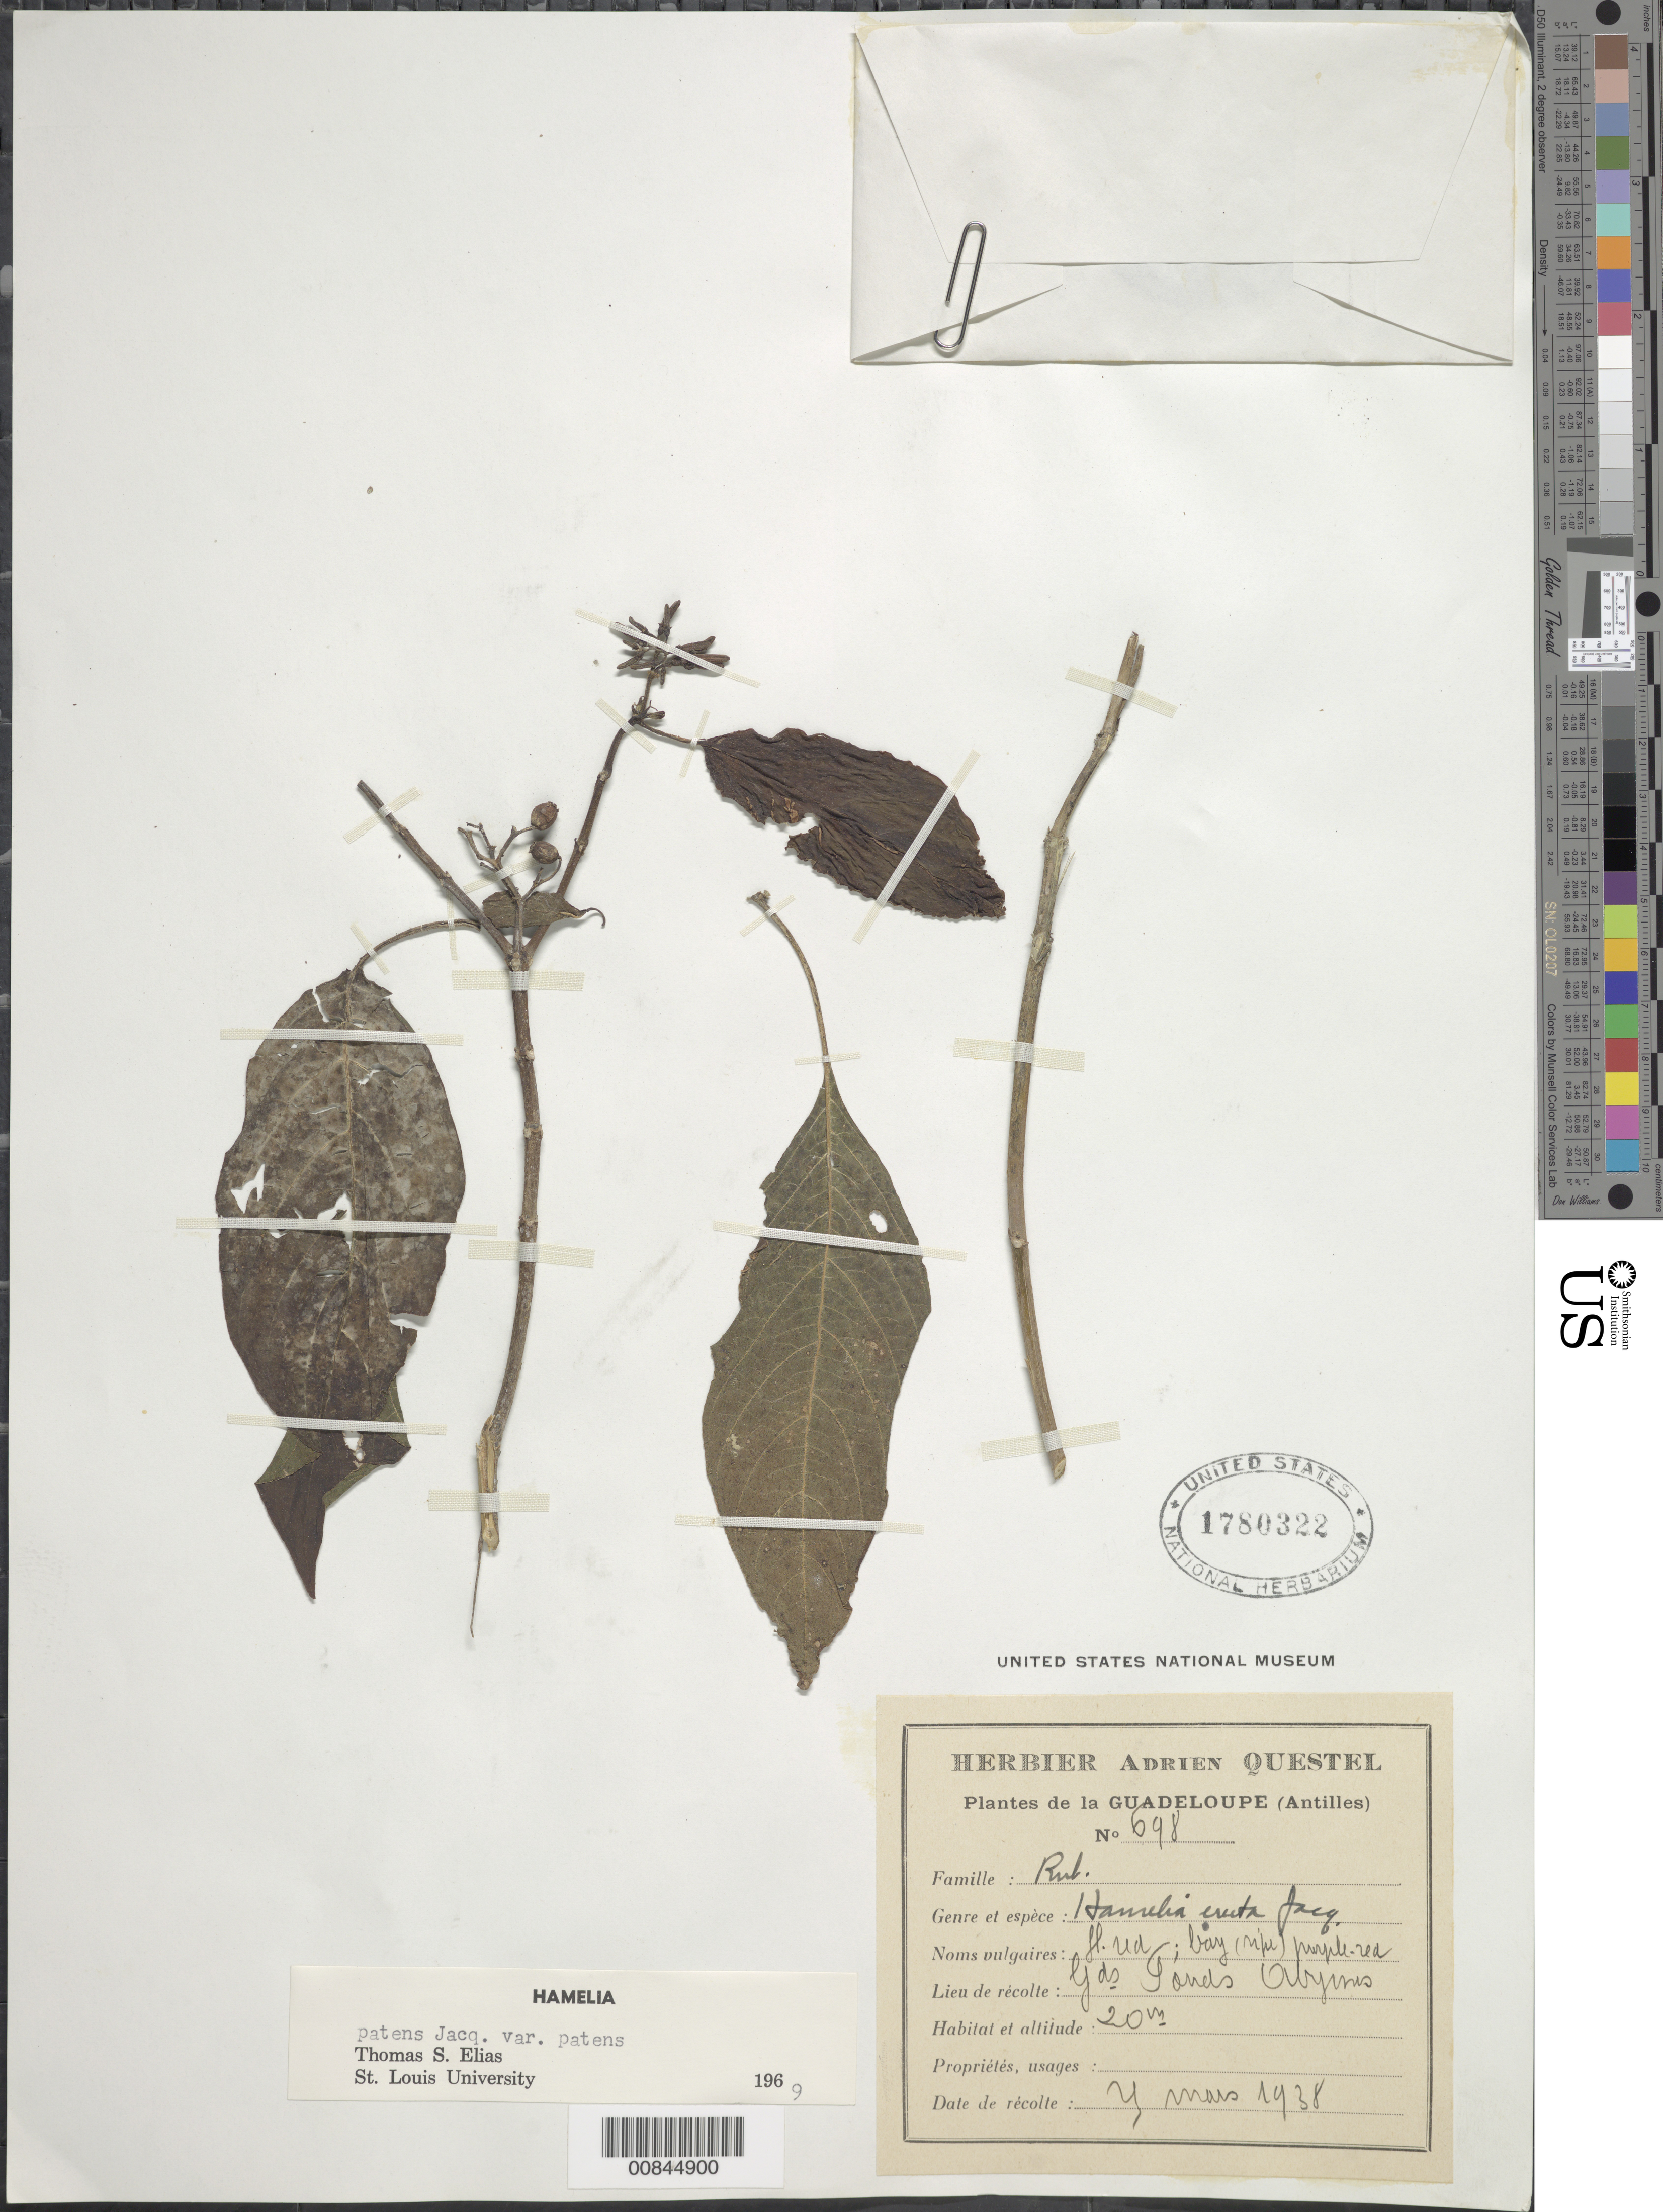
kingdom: Plantae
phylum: Tracheophyta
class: Magnoliopsida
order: Gentianales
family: Rubiaceae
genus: Hamelia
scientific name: Hamelia patens var. patens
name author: Jacq.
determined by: Elias, T. S.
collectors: A. Questel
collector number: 698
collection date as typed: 04 Mar 1938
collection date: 1938-03-04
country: Guadeloupe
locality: Olymis (sp?)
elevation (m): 20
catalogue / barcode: US 1780322